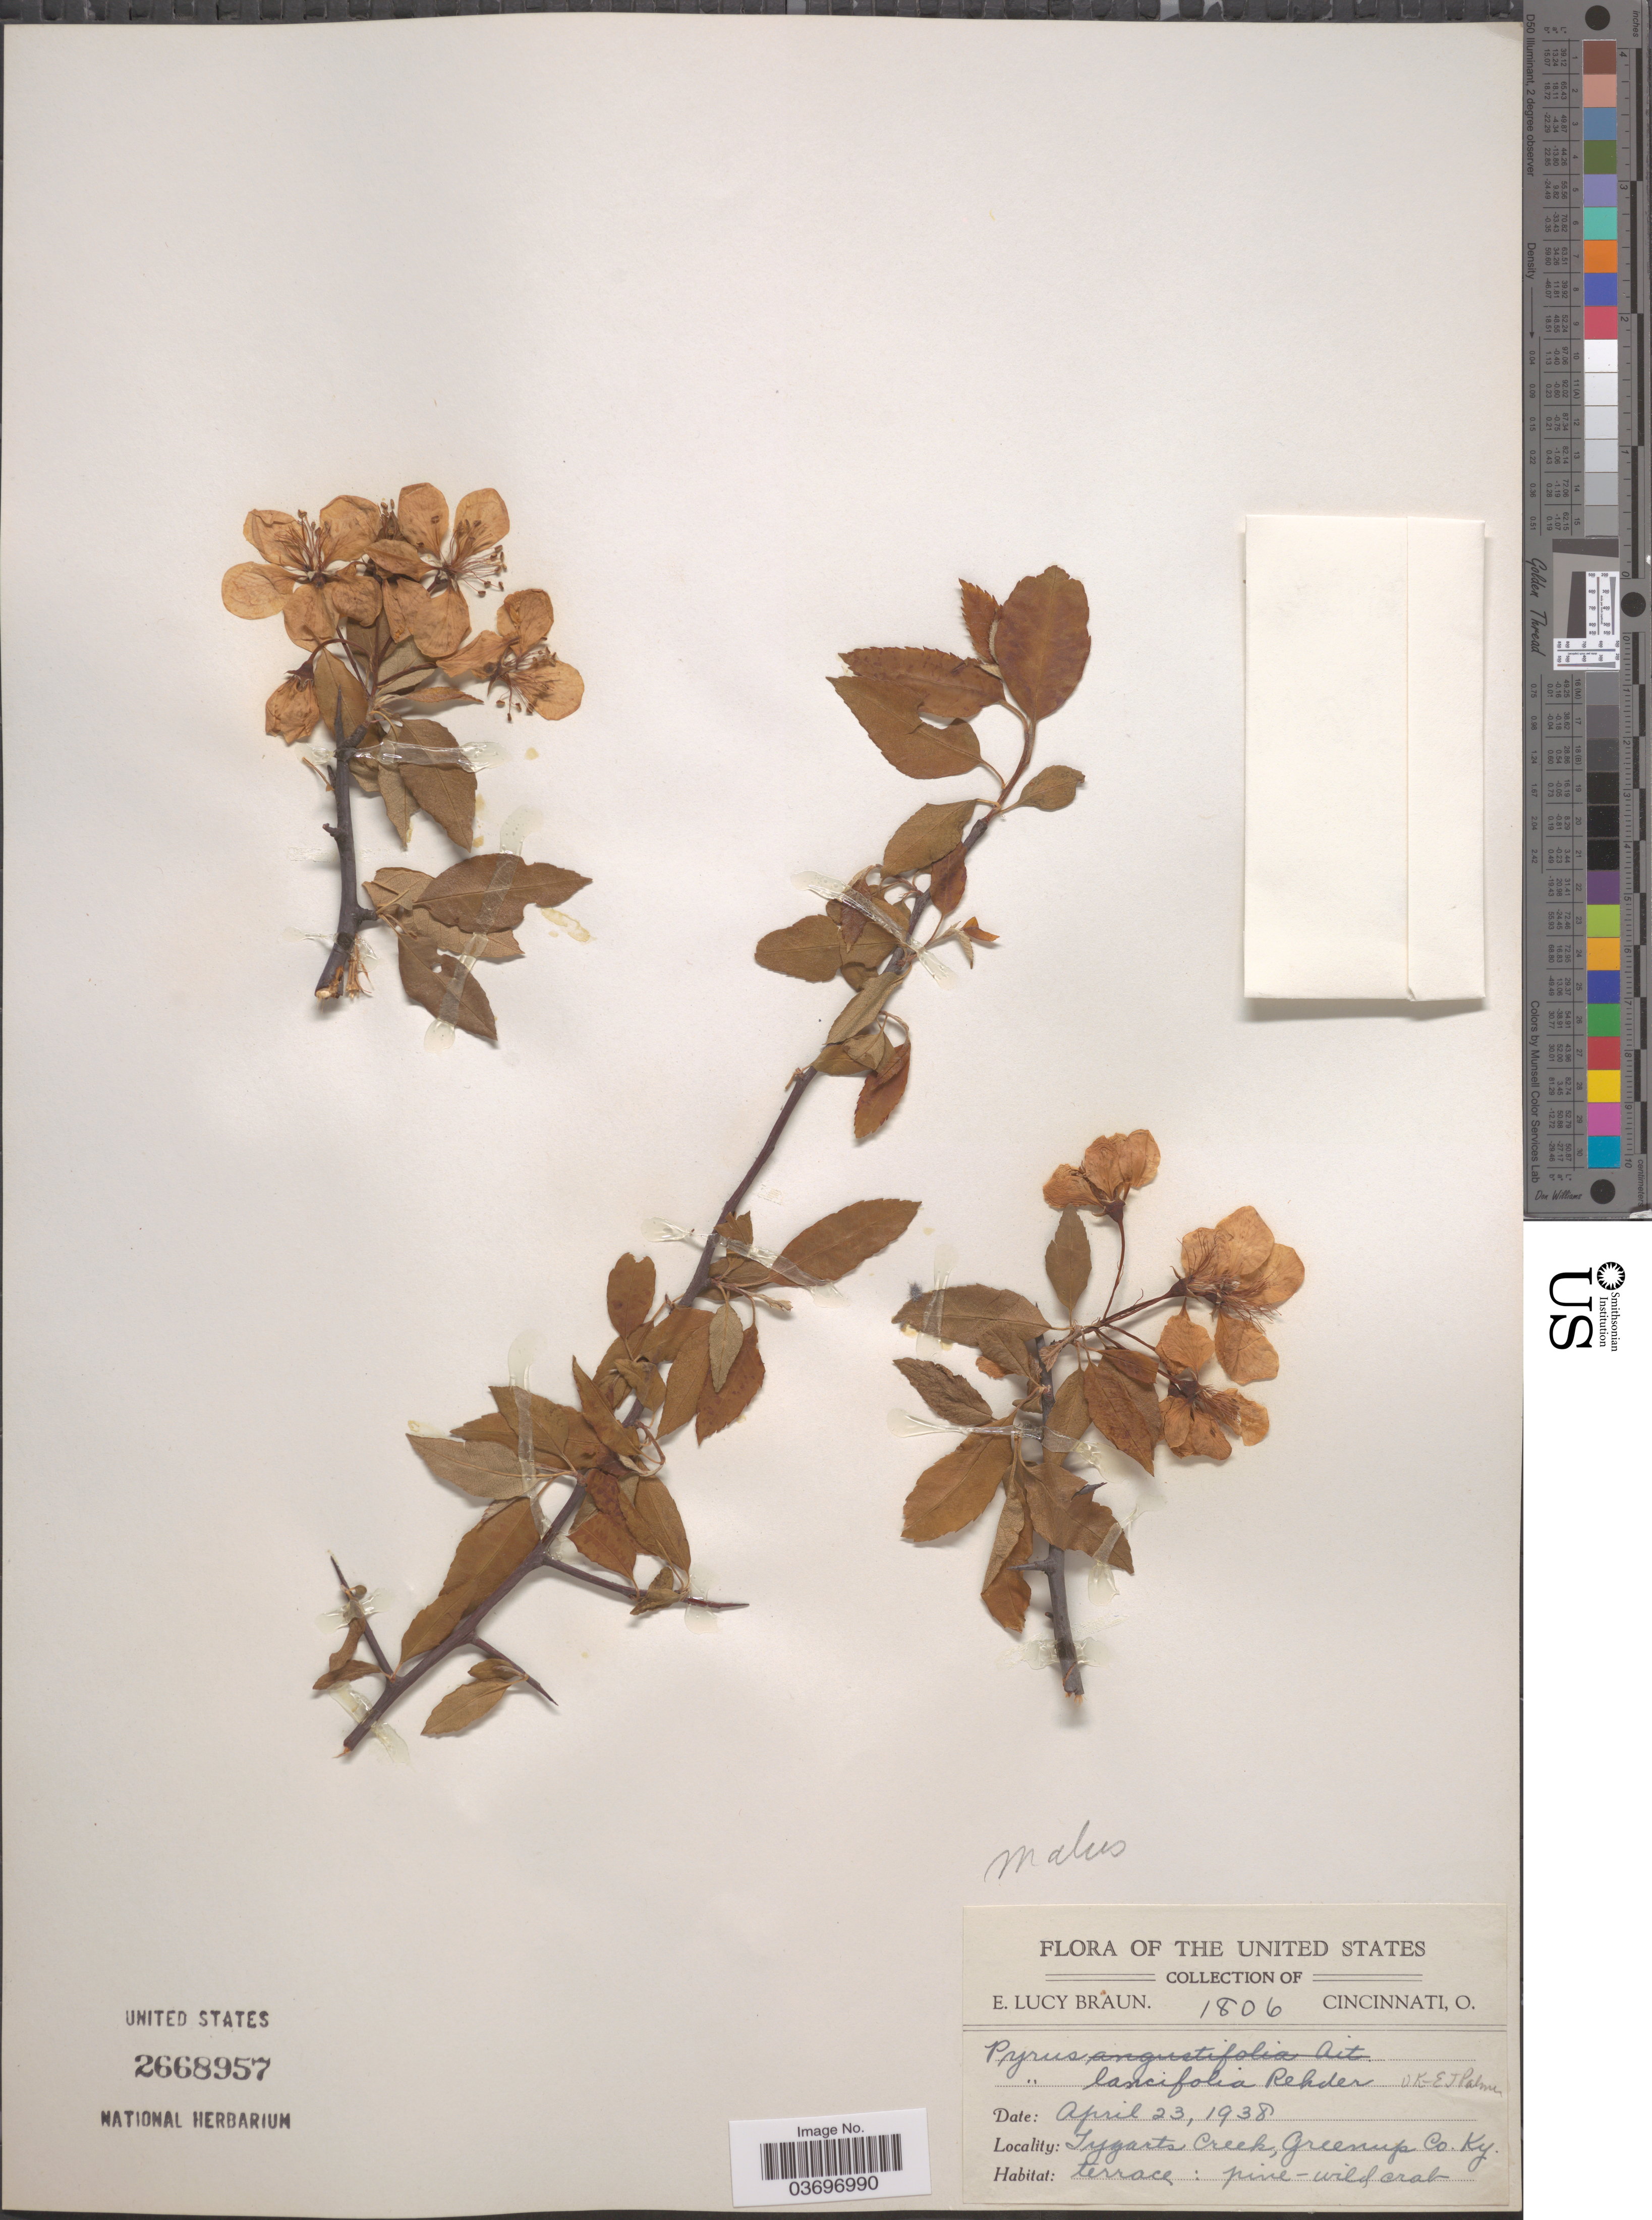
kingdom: Plantae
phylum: Tracheophyta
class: Magnoliopsida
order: Rosales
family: Rosaceae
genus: Malus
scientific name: Malus lancifolia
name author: Rehder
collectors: E. L. Braun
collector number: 1806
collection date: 1938-04-23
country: United States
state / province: Kentucky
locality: Tygarts Creek, Greenup Co.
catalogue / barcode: US 2668957